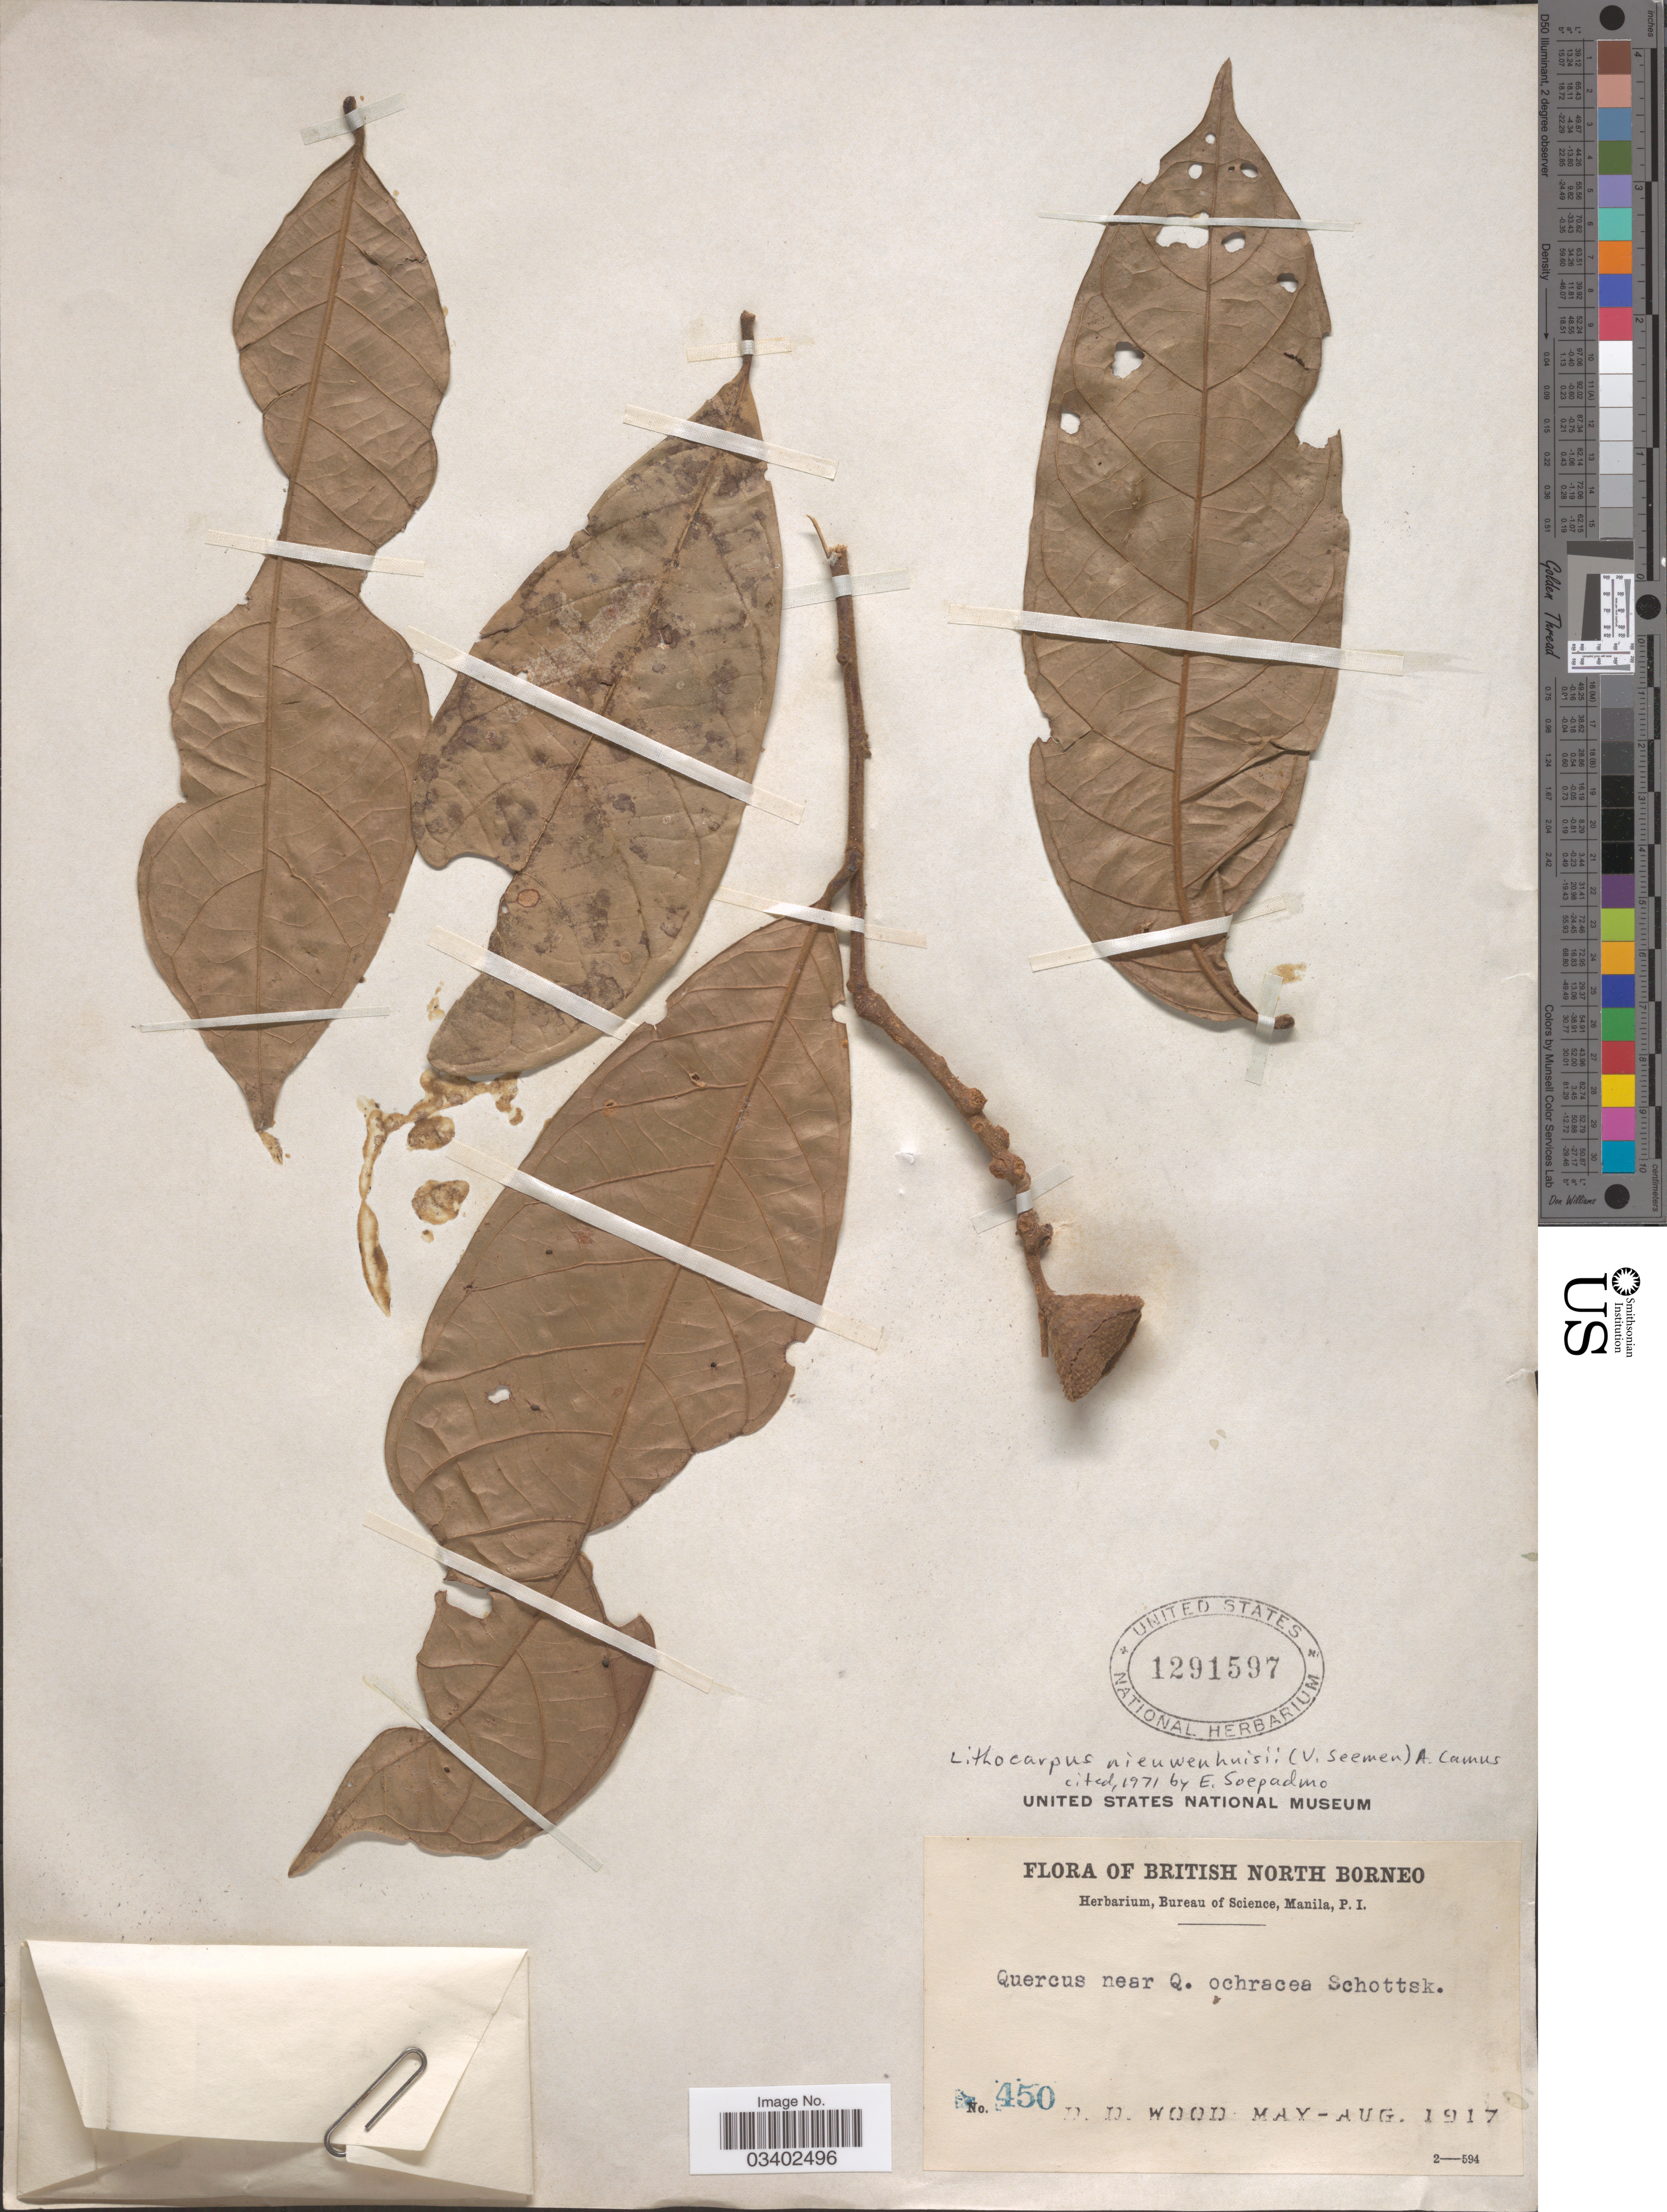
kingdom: Plantae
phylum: Tracheophyta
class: Magnoliopsida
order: Fagales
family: Fagaceae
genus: Lithocarpus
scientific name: Lithocarpus nieuwenhuisii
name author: (Seem.) A. Camus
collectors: D. Wood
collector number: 450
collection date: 1917-05/1917-08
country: Malaysia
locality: British North Borneo.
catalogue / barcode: US 1291597